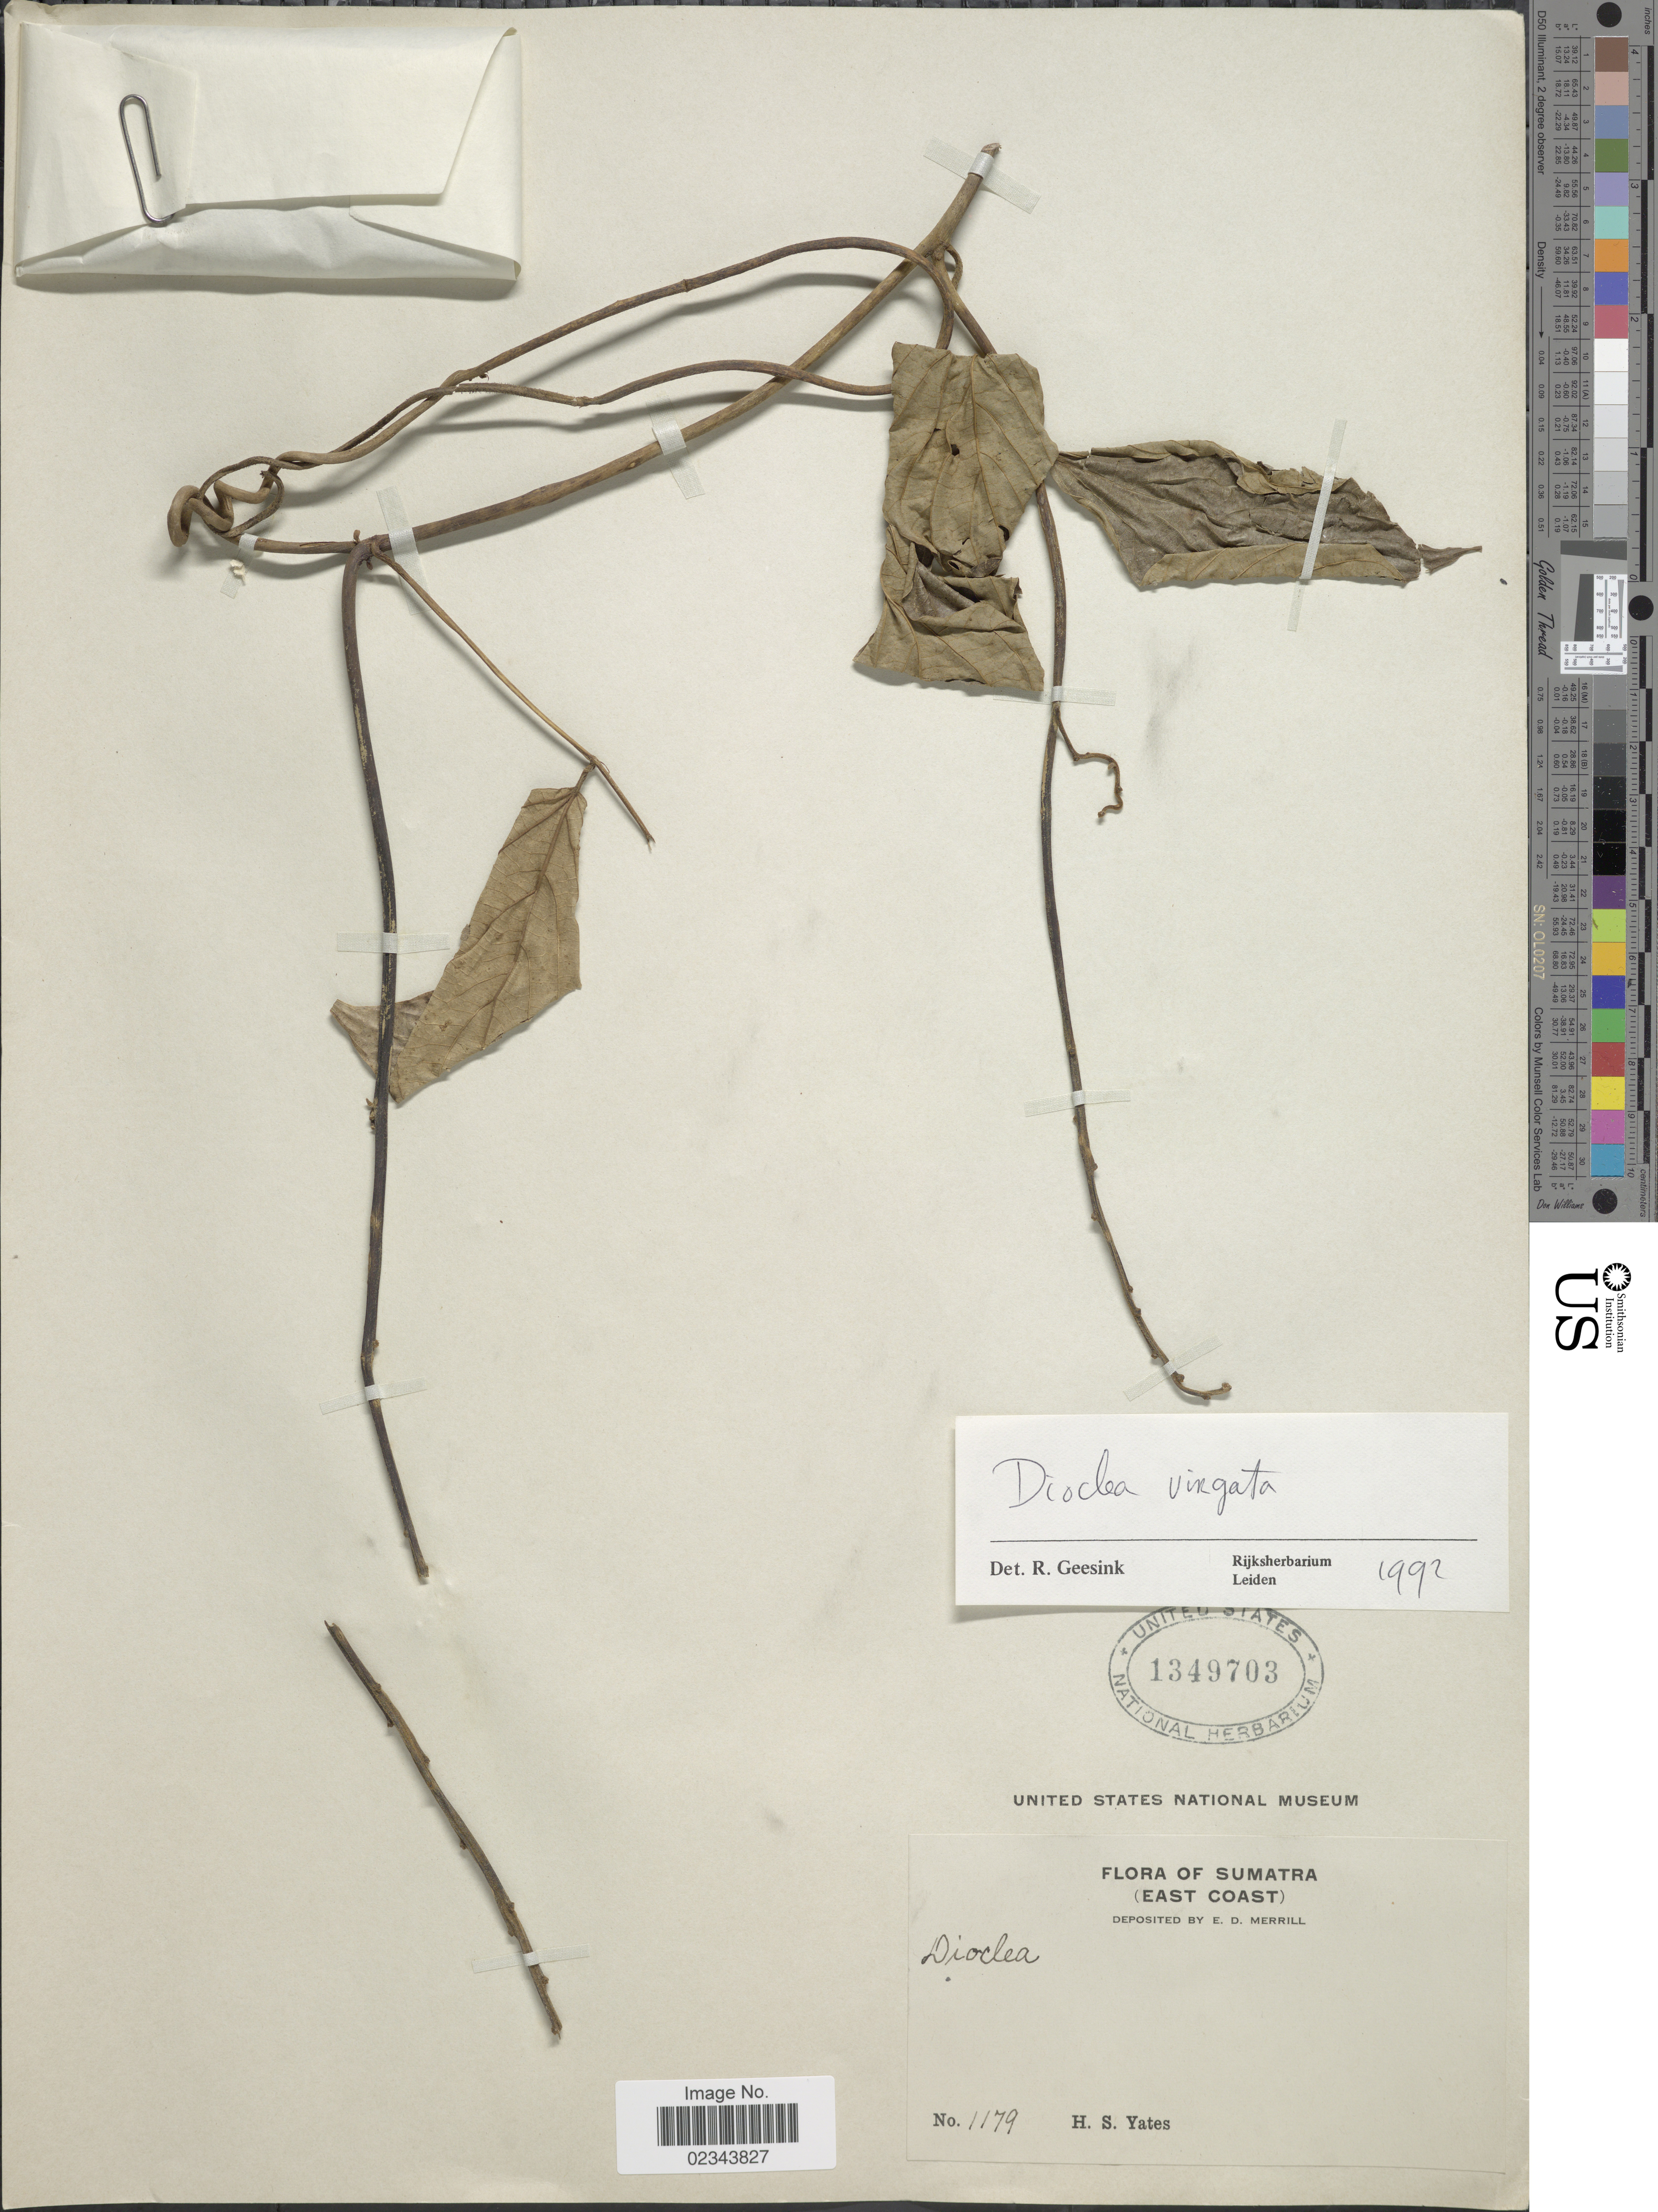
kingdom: Plantae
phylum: Tracheophyta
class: Magnoliopsida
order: Fabales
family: Fabaceae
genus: Dioclea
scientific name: Dioclea virgata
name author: (Rich.) Amshoff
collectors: H. S. Yates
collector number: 1179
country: Indonesia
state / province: Sumatra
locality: East Coast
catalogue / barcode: US 1349703